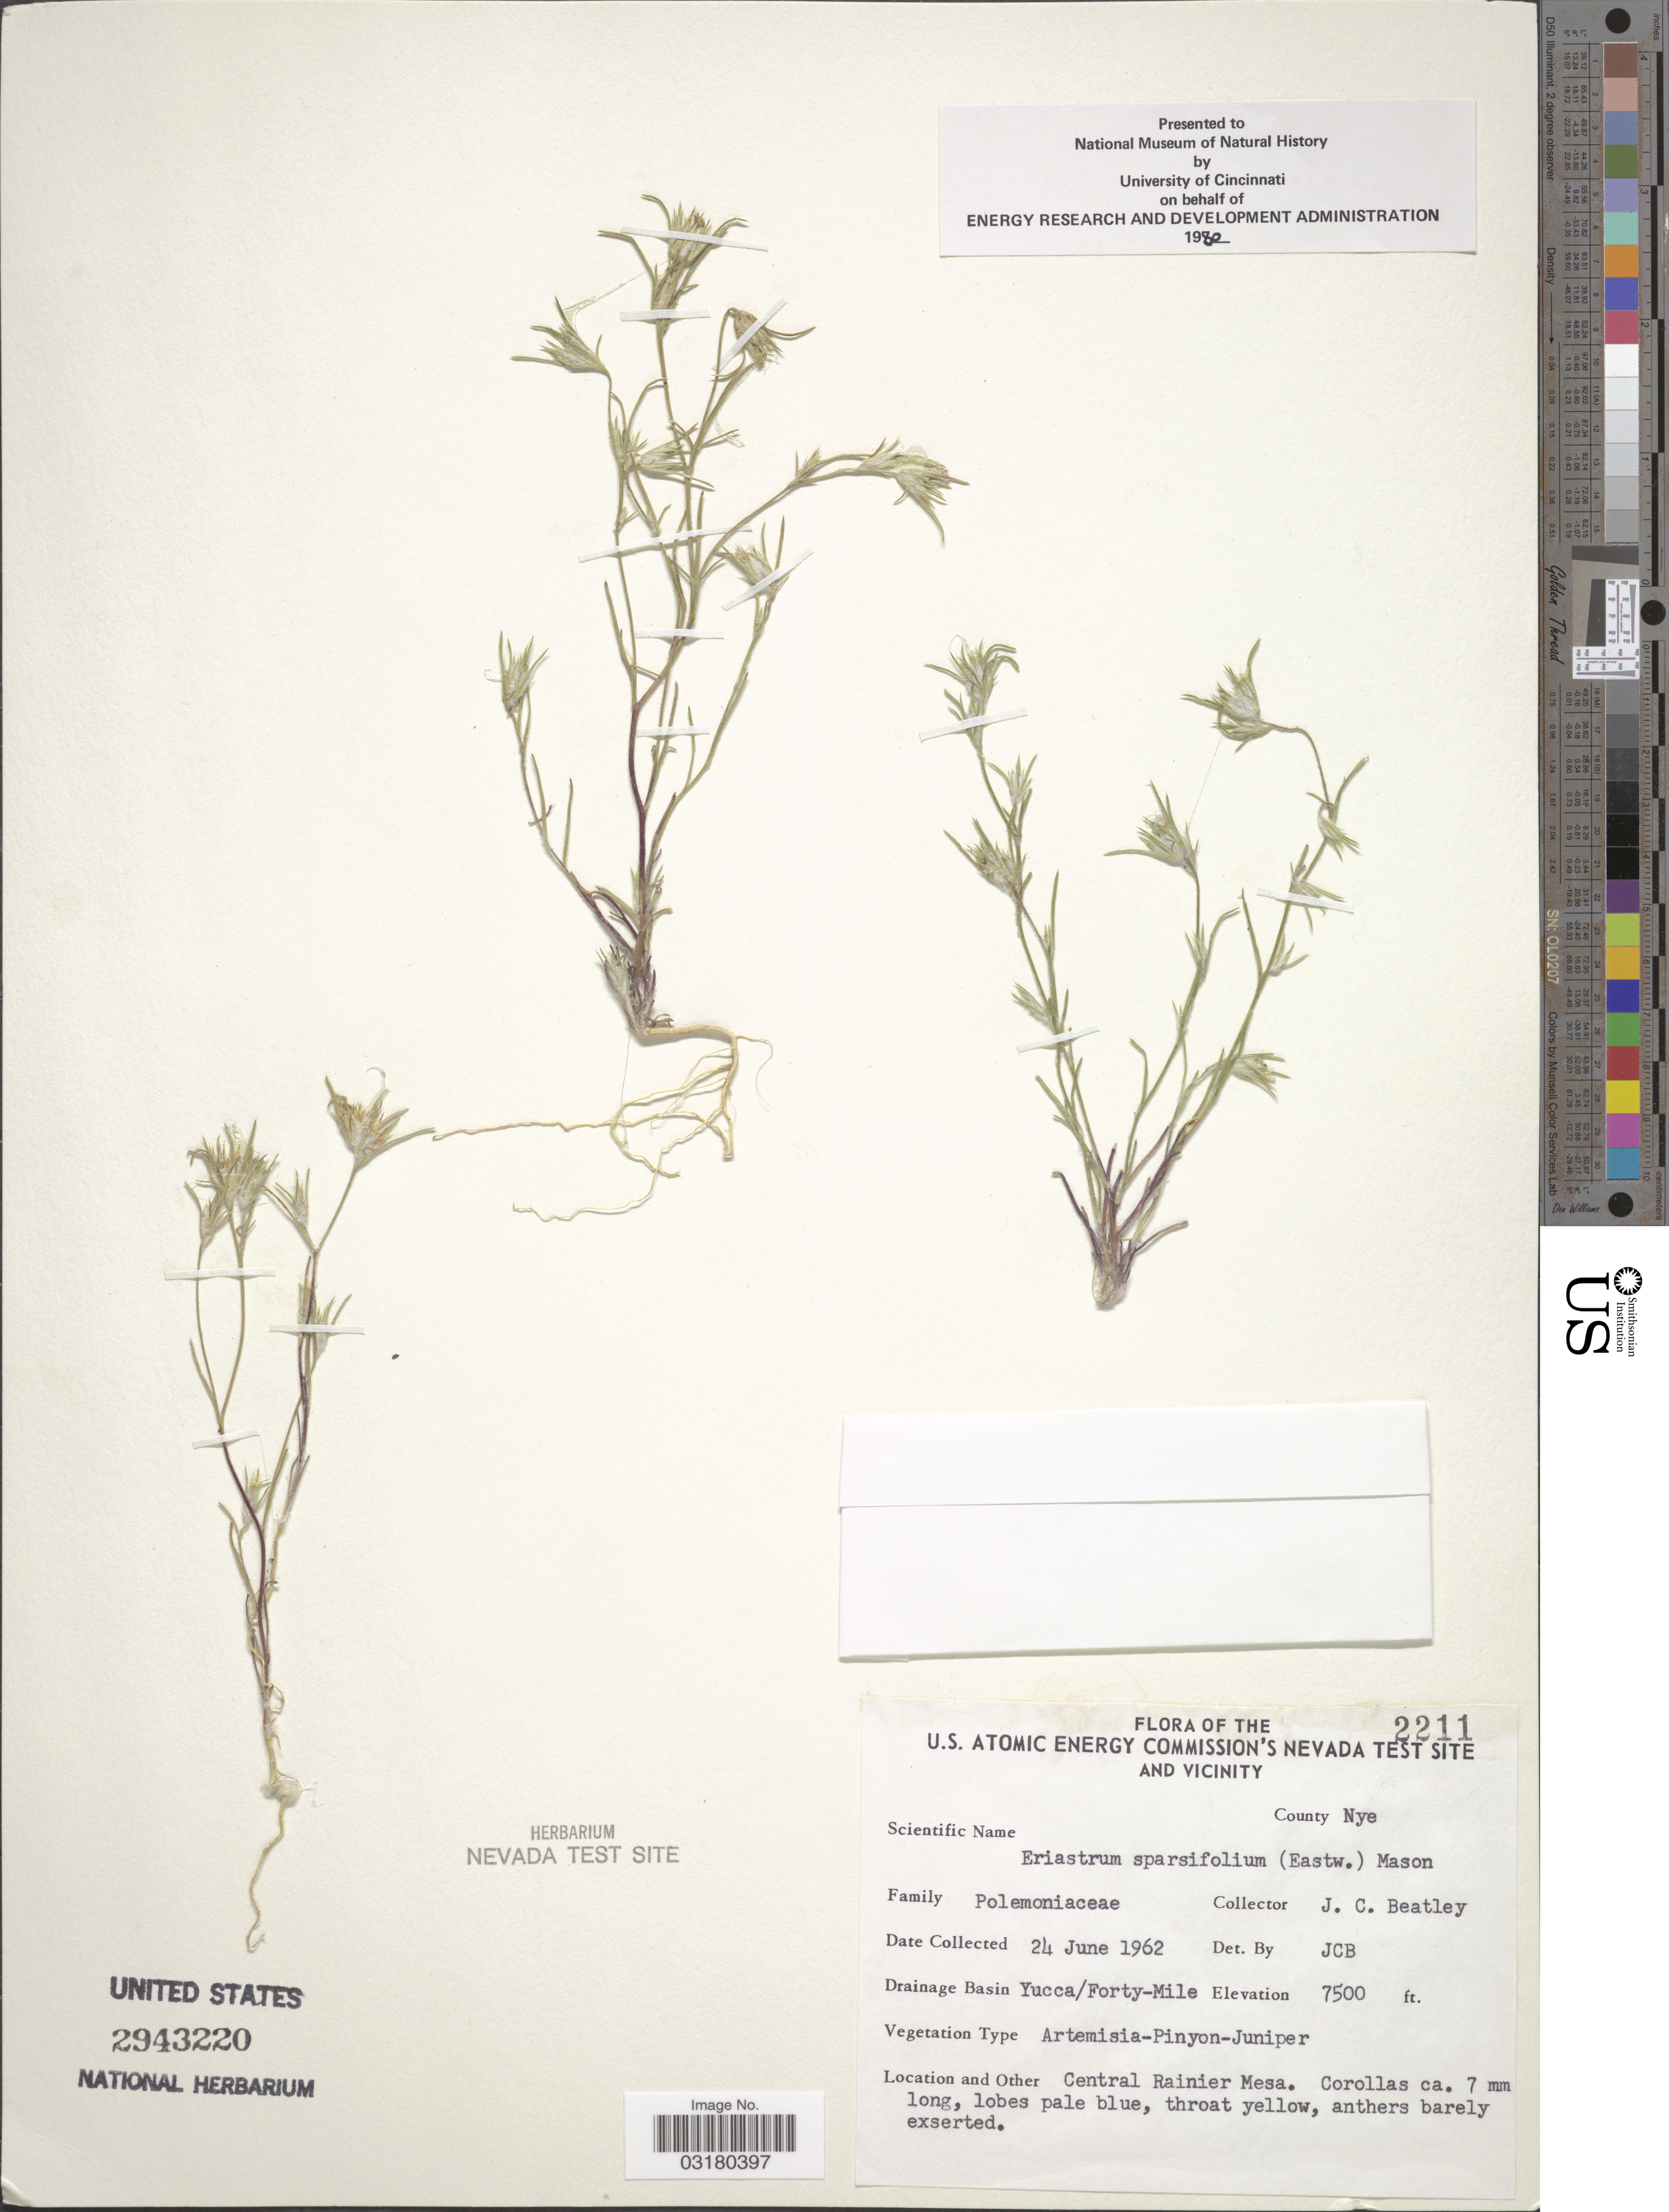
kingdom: Plantae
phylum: Tracheophyta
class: Magnoliopsida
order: Ericales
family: Polemoniaceae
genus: Eriastrum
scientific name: Eriastrum sparsiflorum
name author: (Eastw.) H. Mason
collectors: J. C. Beatley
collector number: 2211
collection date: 1962-06-24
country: United States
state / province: Nevada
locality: The U.S. Atomic Energy Commission's Nevada Test Site and Vicinity. County Nye. Drainage Basin Yucca/ Forty-Mile. Central Rainier Mesa.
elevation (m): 2286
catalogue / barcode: US 2943220